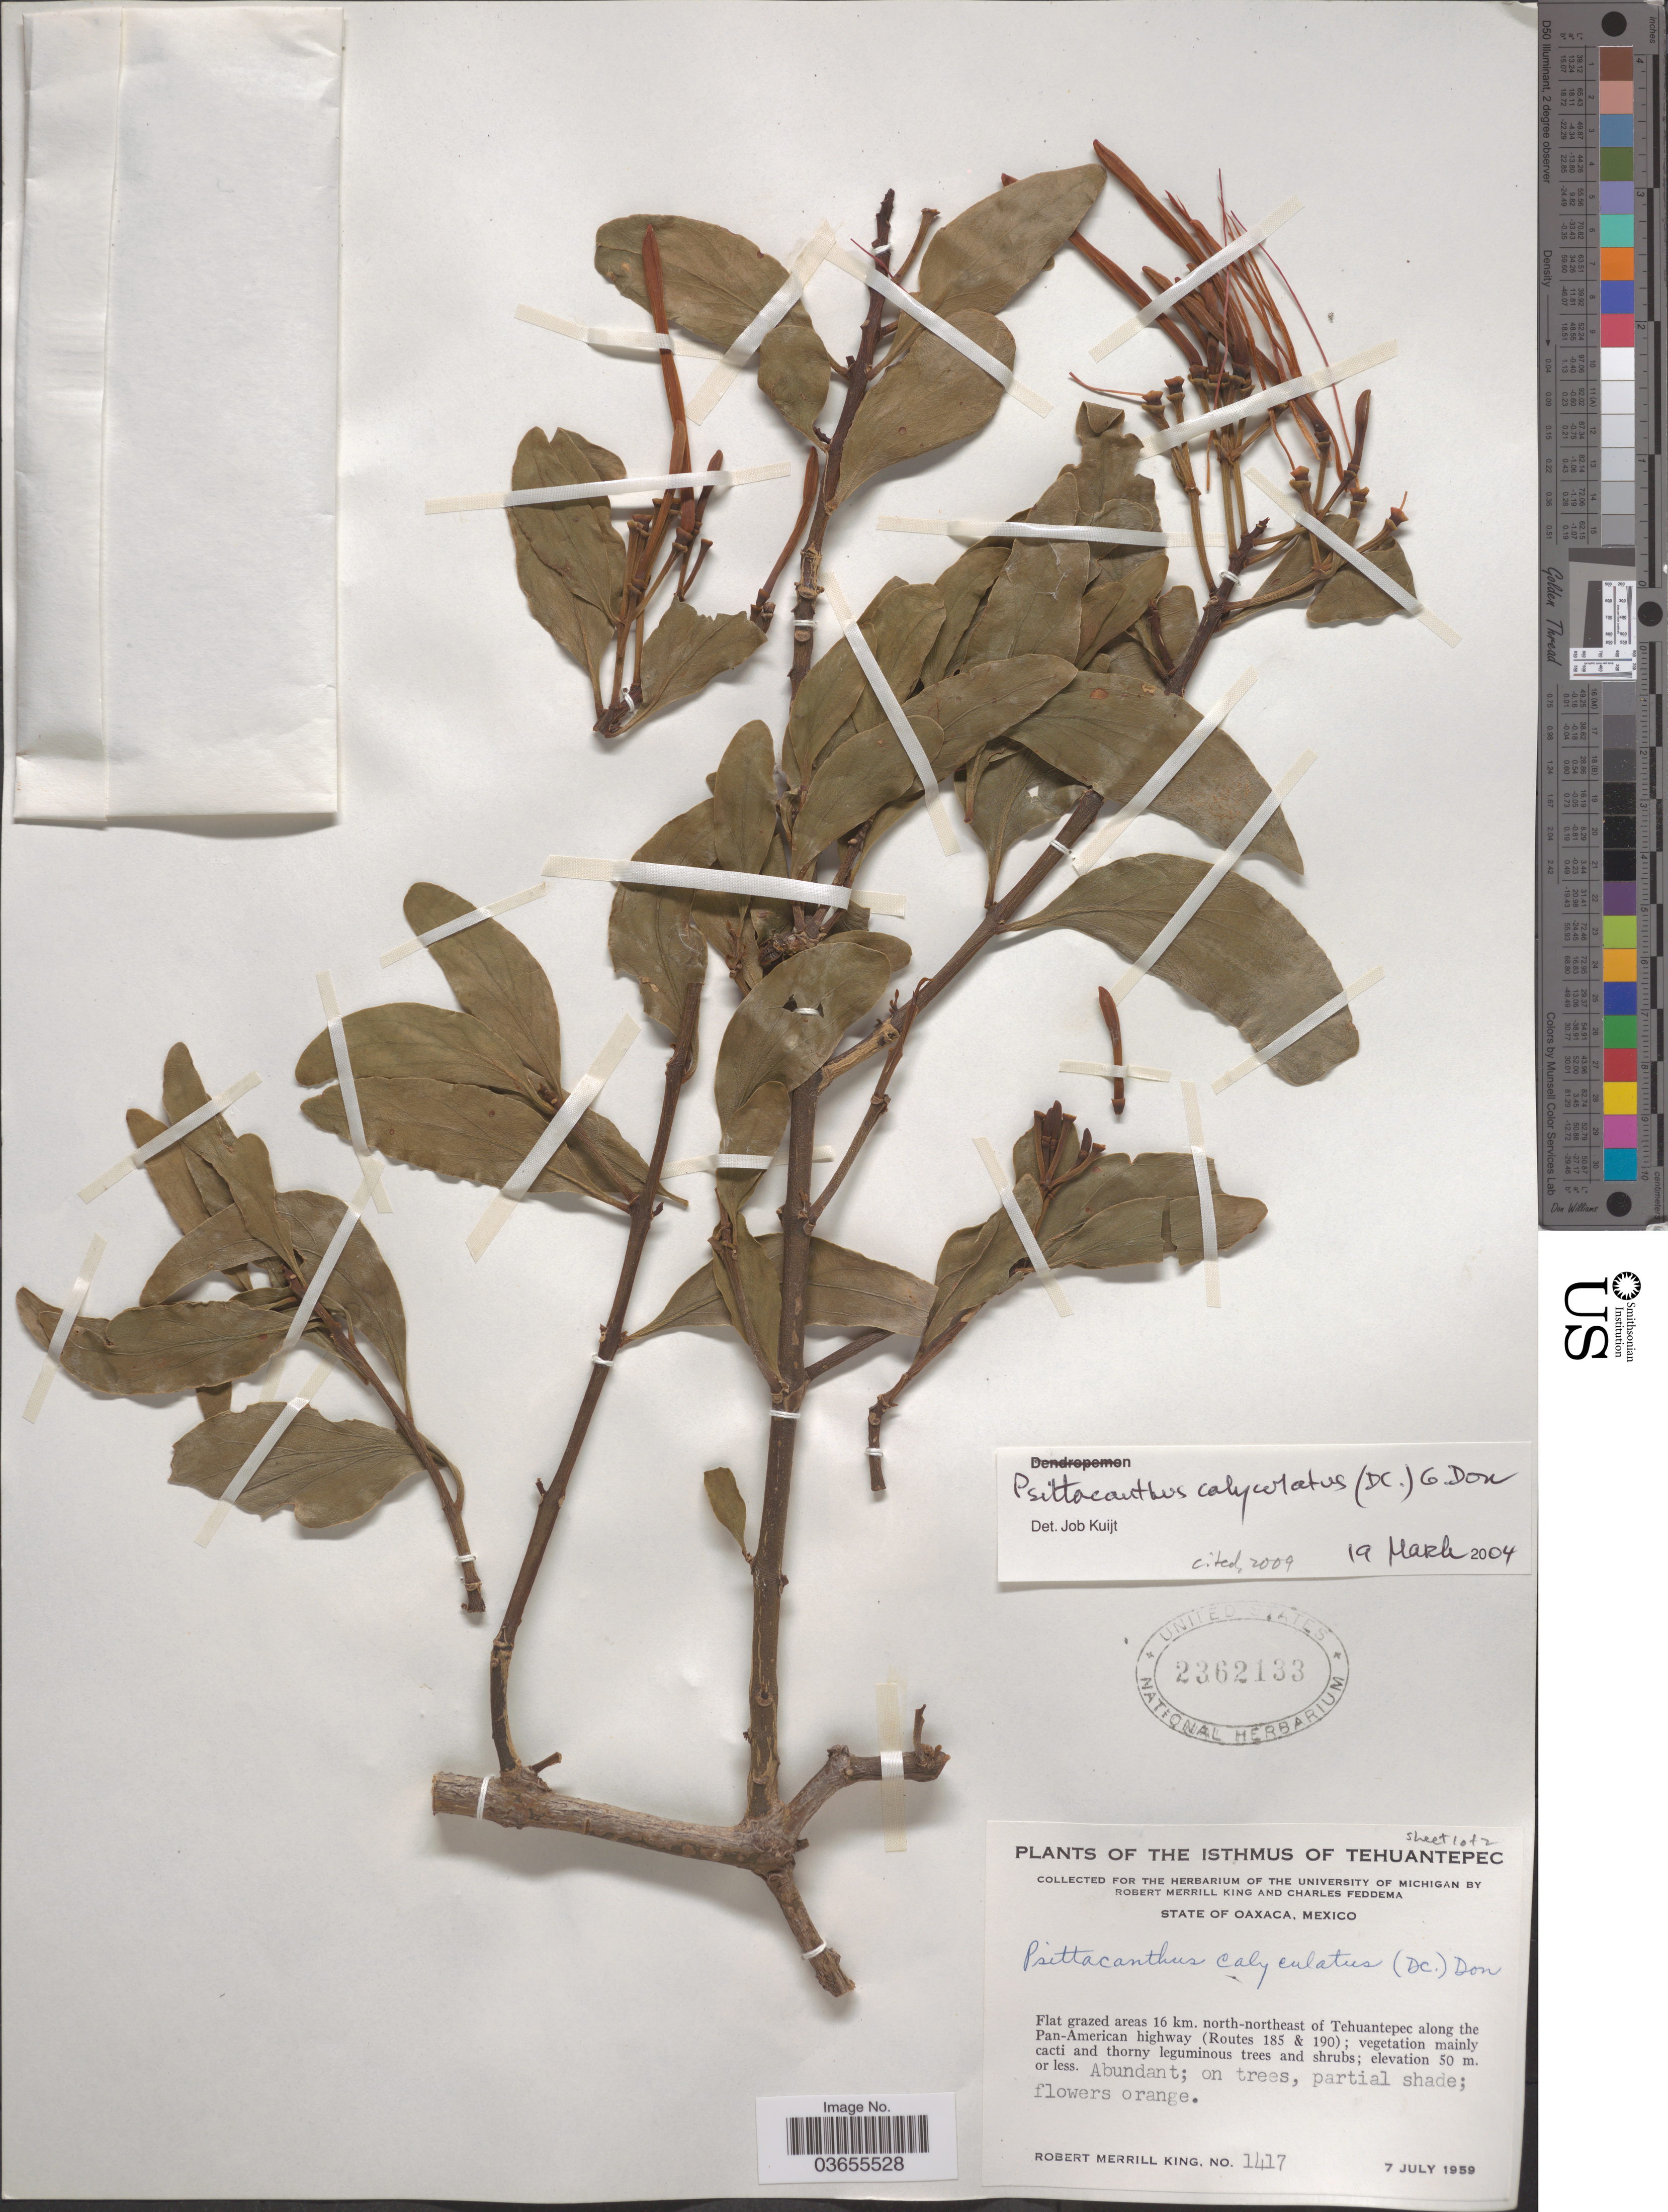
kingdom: Plantae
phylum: Tracheophyta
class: Magnoliopsida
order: Santalales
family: Loranthaceae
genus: Psittacanthus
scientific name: Psittacanthus calyculatus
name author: (DC.) G. Don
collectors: R. M. King & C. Feddema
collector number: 1417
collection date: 1959-07-07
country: Mexico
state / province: Oaxaca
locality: Isthmus of Tehuantepec. Flat grazed areas 16 km. north-northeast of Tehuantepec along the Pan-American highway (Routes 185 & 190).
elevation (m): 50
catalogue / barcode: US 2362133